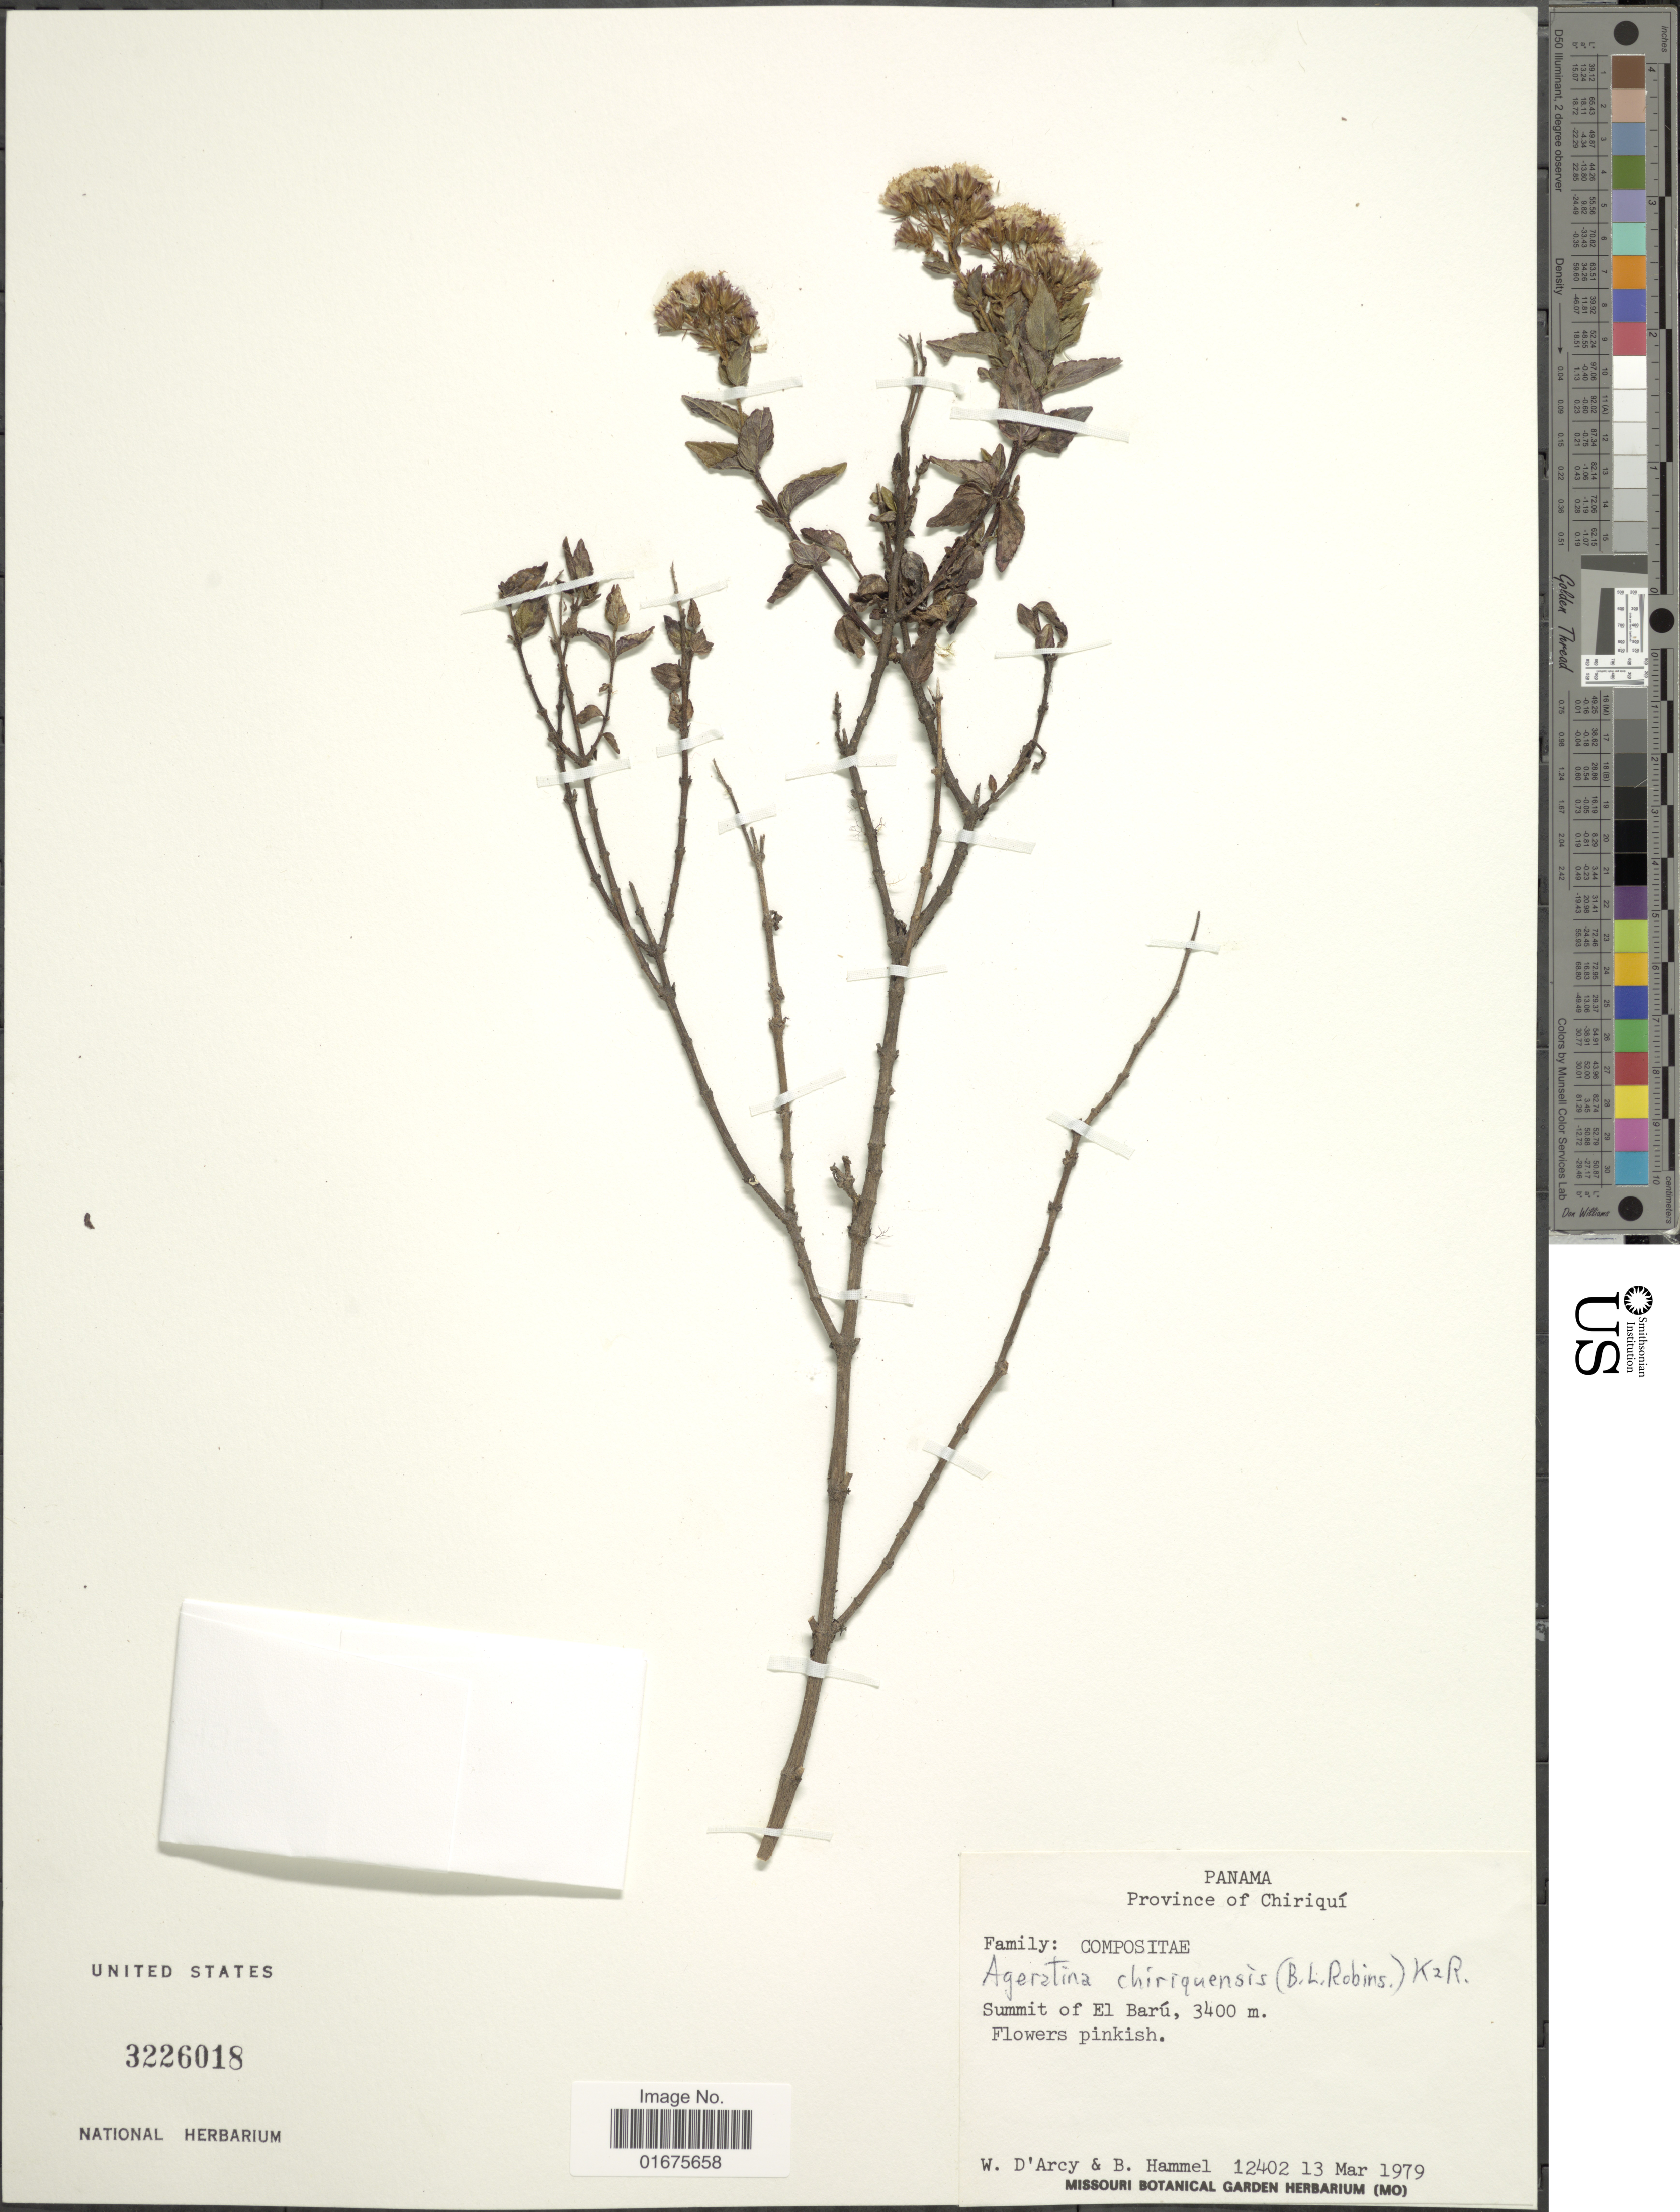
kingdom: Plantae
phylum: Tracheophyta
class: Magnoliopsida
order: Asterales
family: Asteraceae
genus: Ageratina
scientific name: Ageratina chiriquensis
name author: (B.L. Rob.) R.M. King & H. Rob.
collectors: W. G. D'Arcy & B. Hammel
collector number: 12402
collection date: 1979-03-13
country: Panama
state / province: Chiriqui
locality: Summit of El Baru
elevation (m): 3400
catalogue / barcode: US 3226018